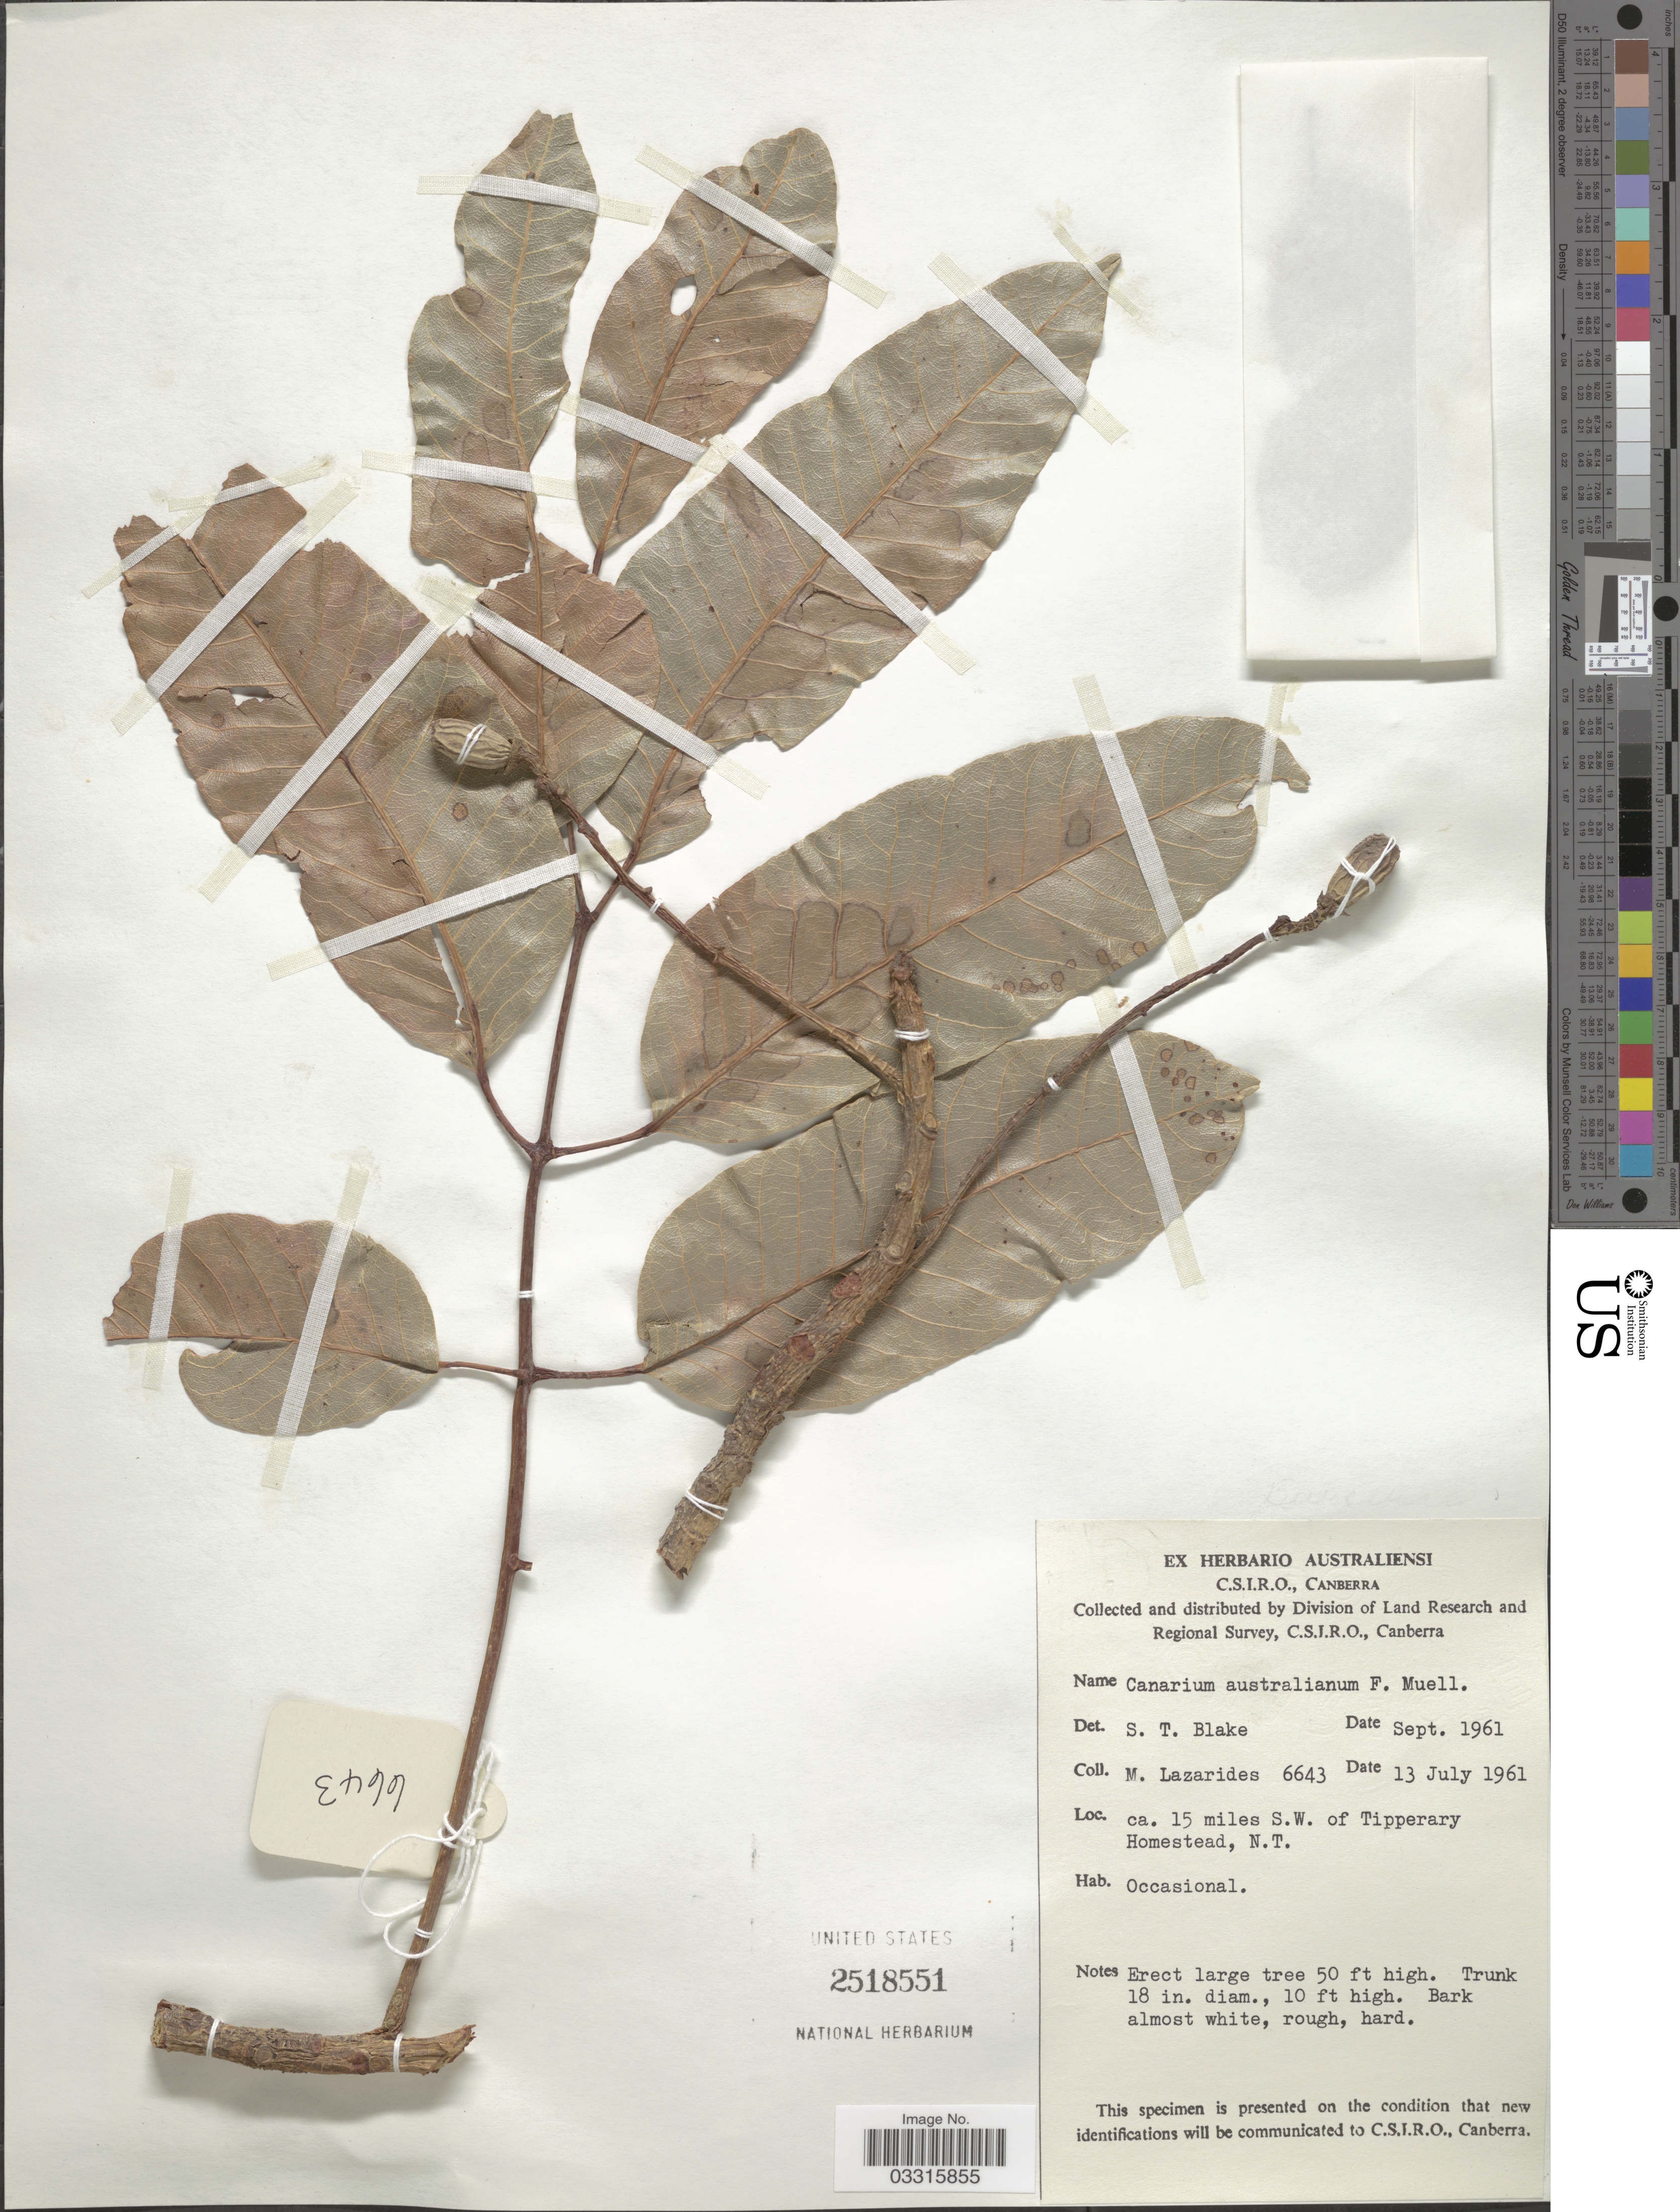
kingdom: Plantae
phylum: Tracheophyta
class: Magnoliopsida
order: Sapindales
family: Burseraceae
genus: Canarium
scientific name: Canarium australianum var. australianum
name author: F. Muell.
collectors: M. Lazarides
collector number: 6643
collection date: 1961-07-13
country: Australia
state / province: Northern Territory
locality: Ca. 15 miles S.W. of Tipperary Homestead.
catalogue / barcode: US 2518551